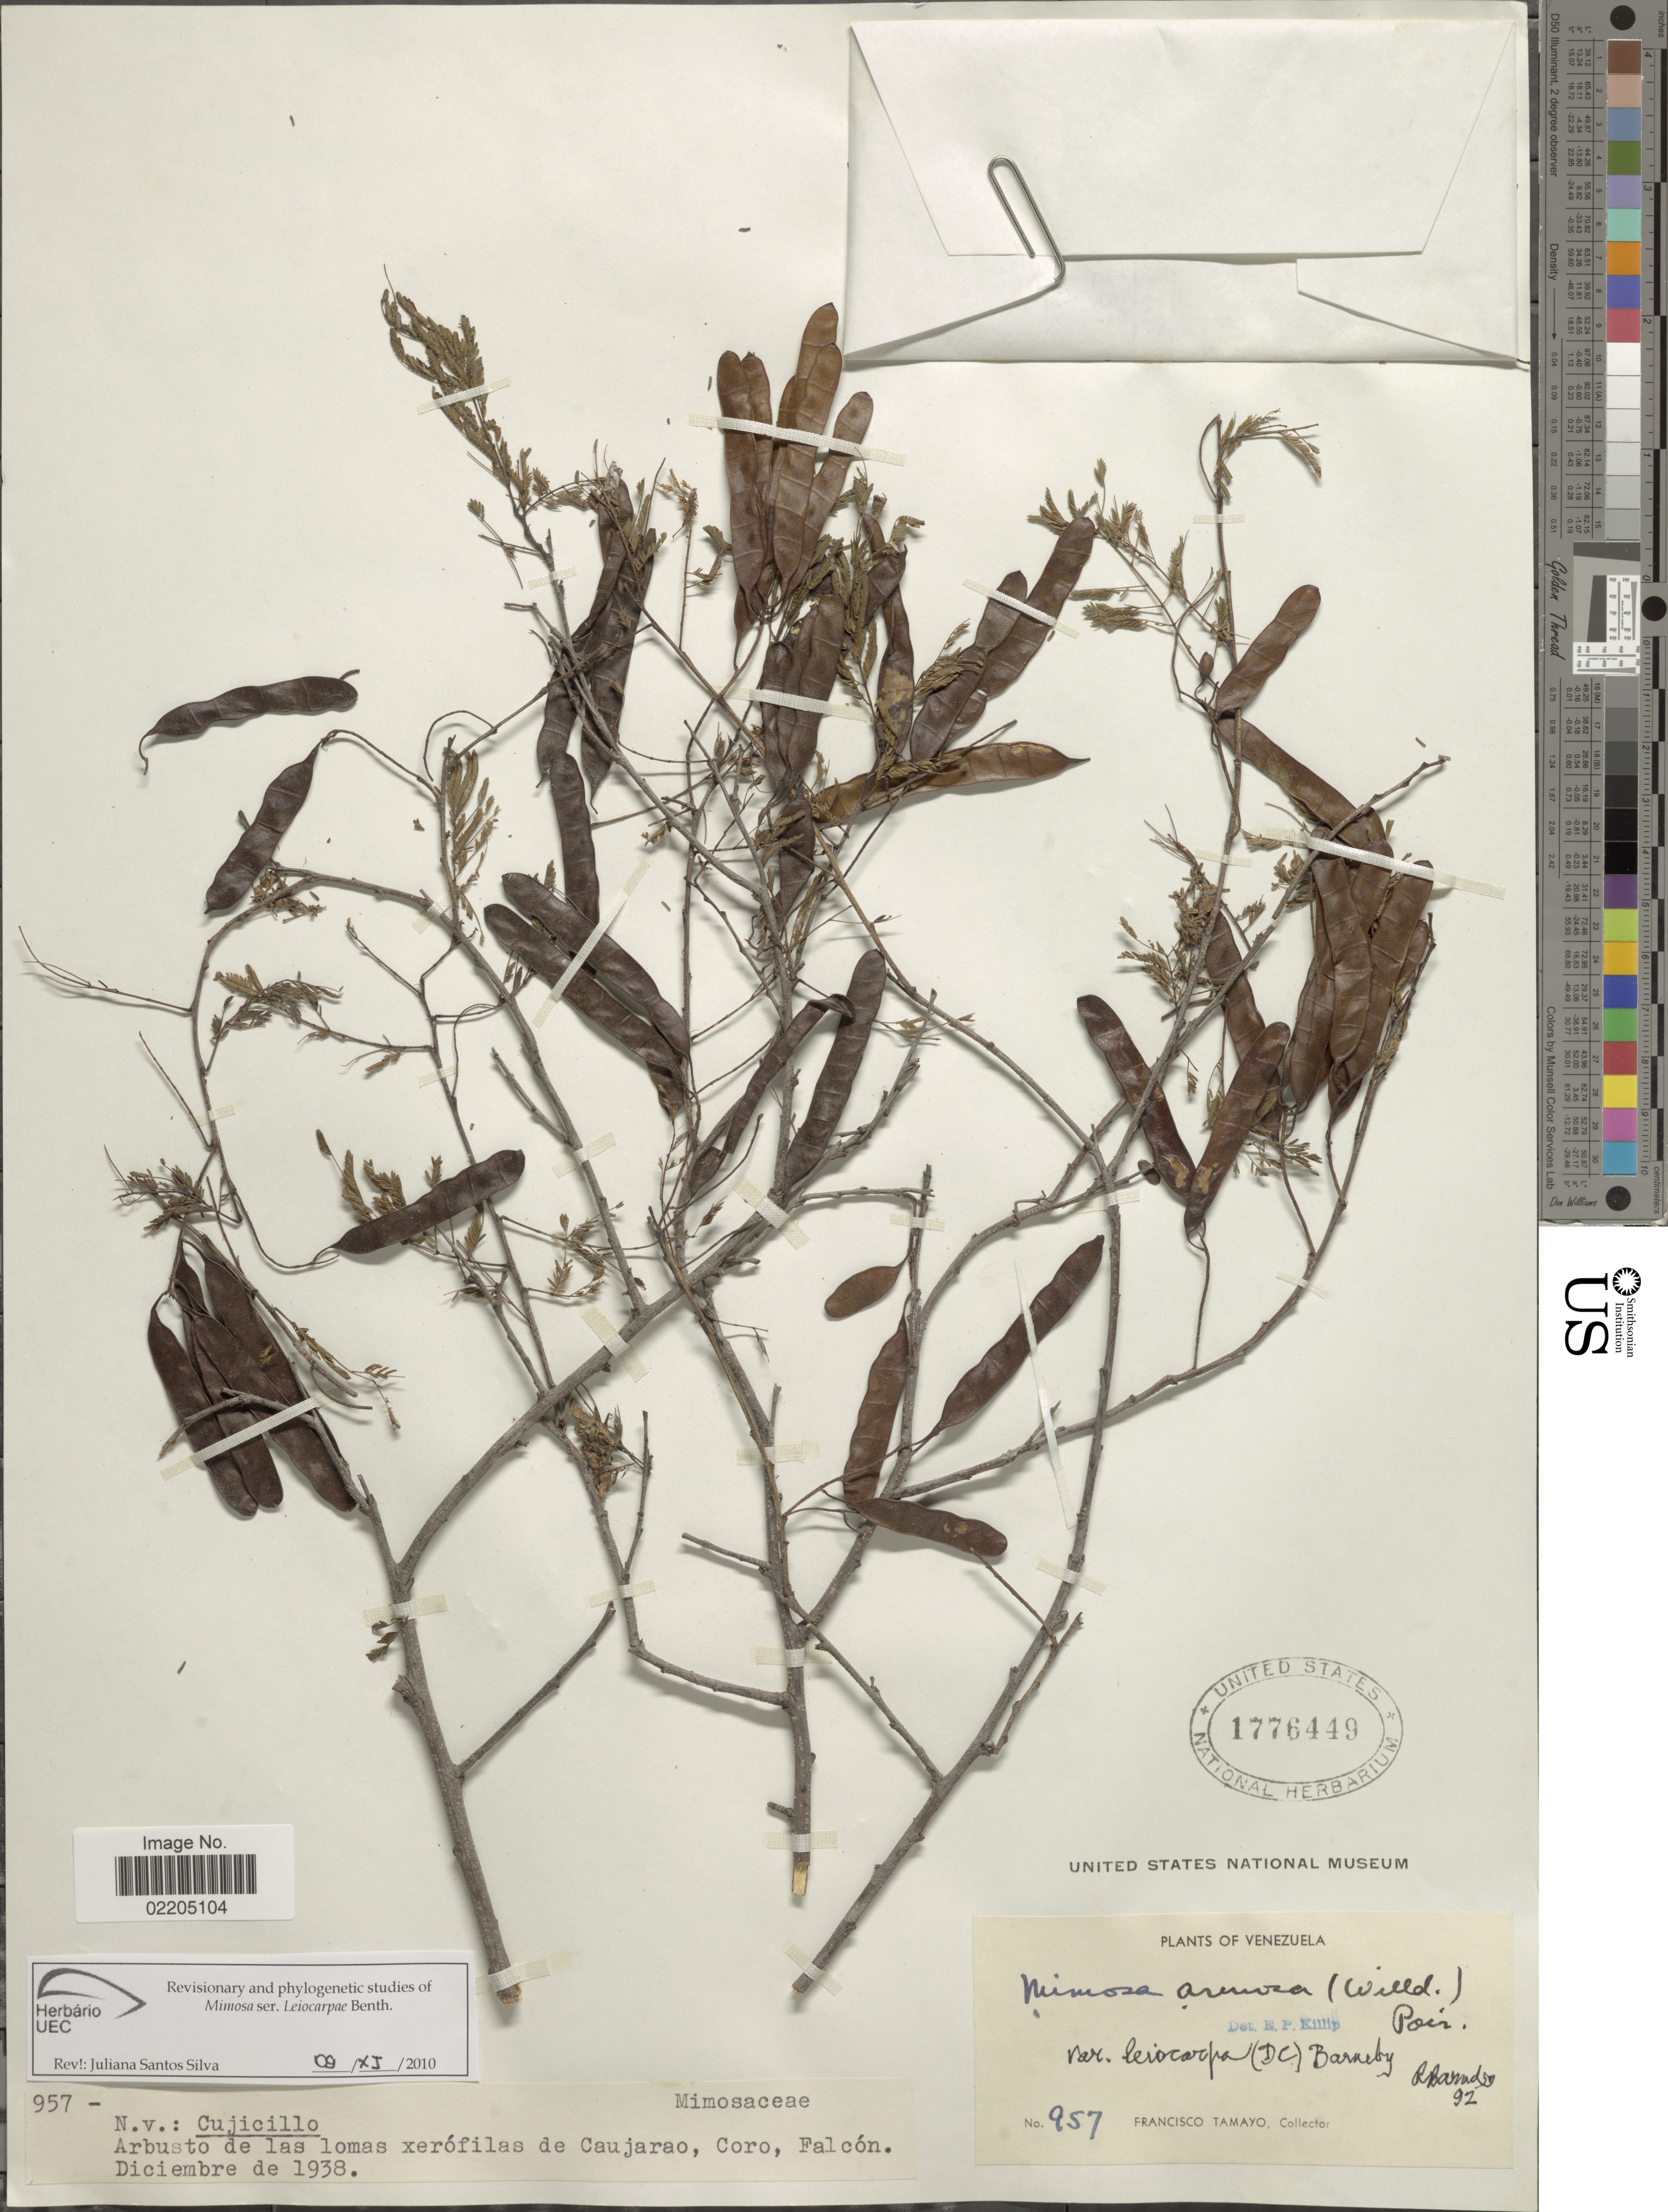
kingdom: Plantae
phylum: Tracheophyta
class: Magnoliopsida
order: Fabales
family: Fabaceae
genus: Mimosa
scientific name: Mimosa arenosa var. leiocarpa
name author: (DC.) Barneby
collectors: F. Tamayo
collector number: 957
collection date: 1938-12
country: Venezuela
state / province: Falcón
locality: Arbusto de las lomas xerofilas de Caujarao, Coro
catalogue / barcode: US 1776449